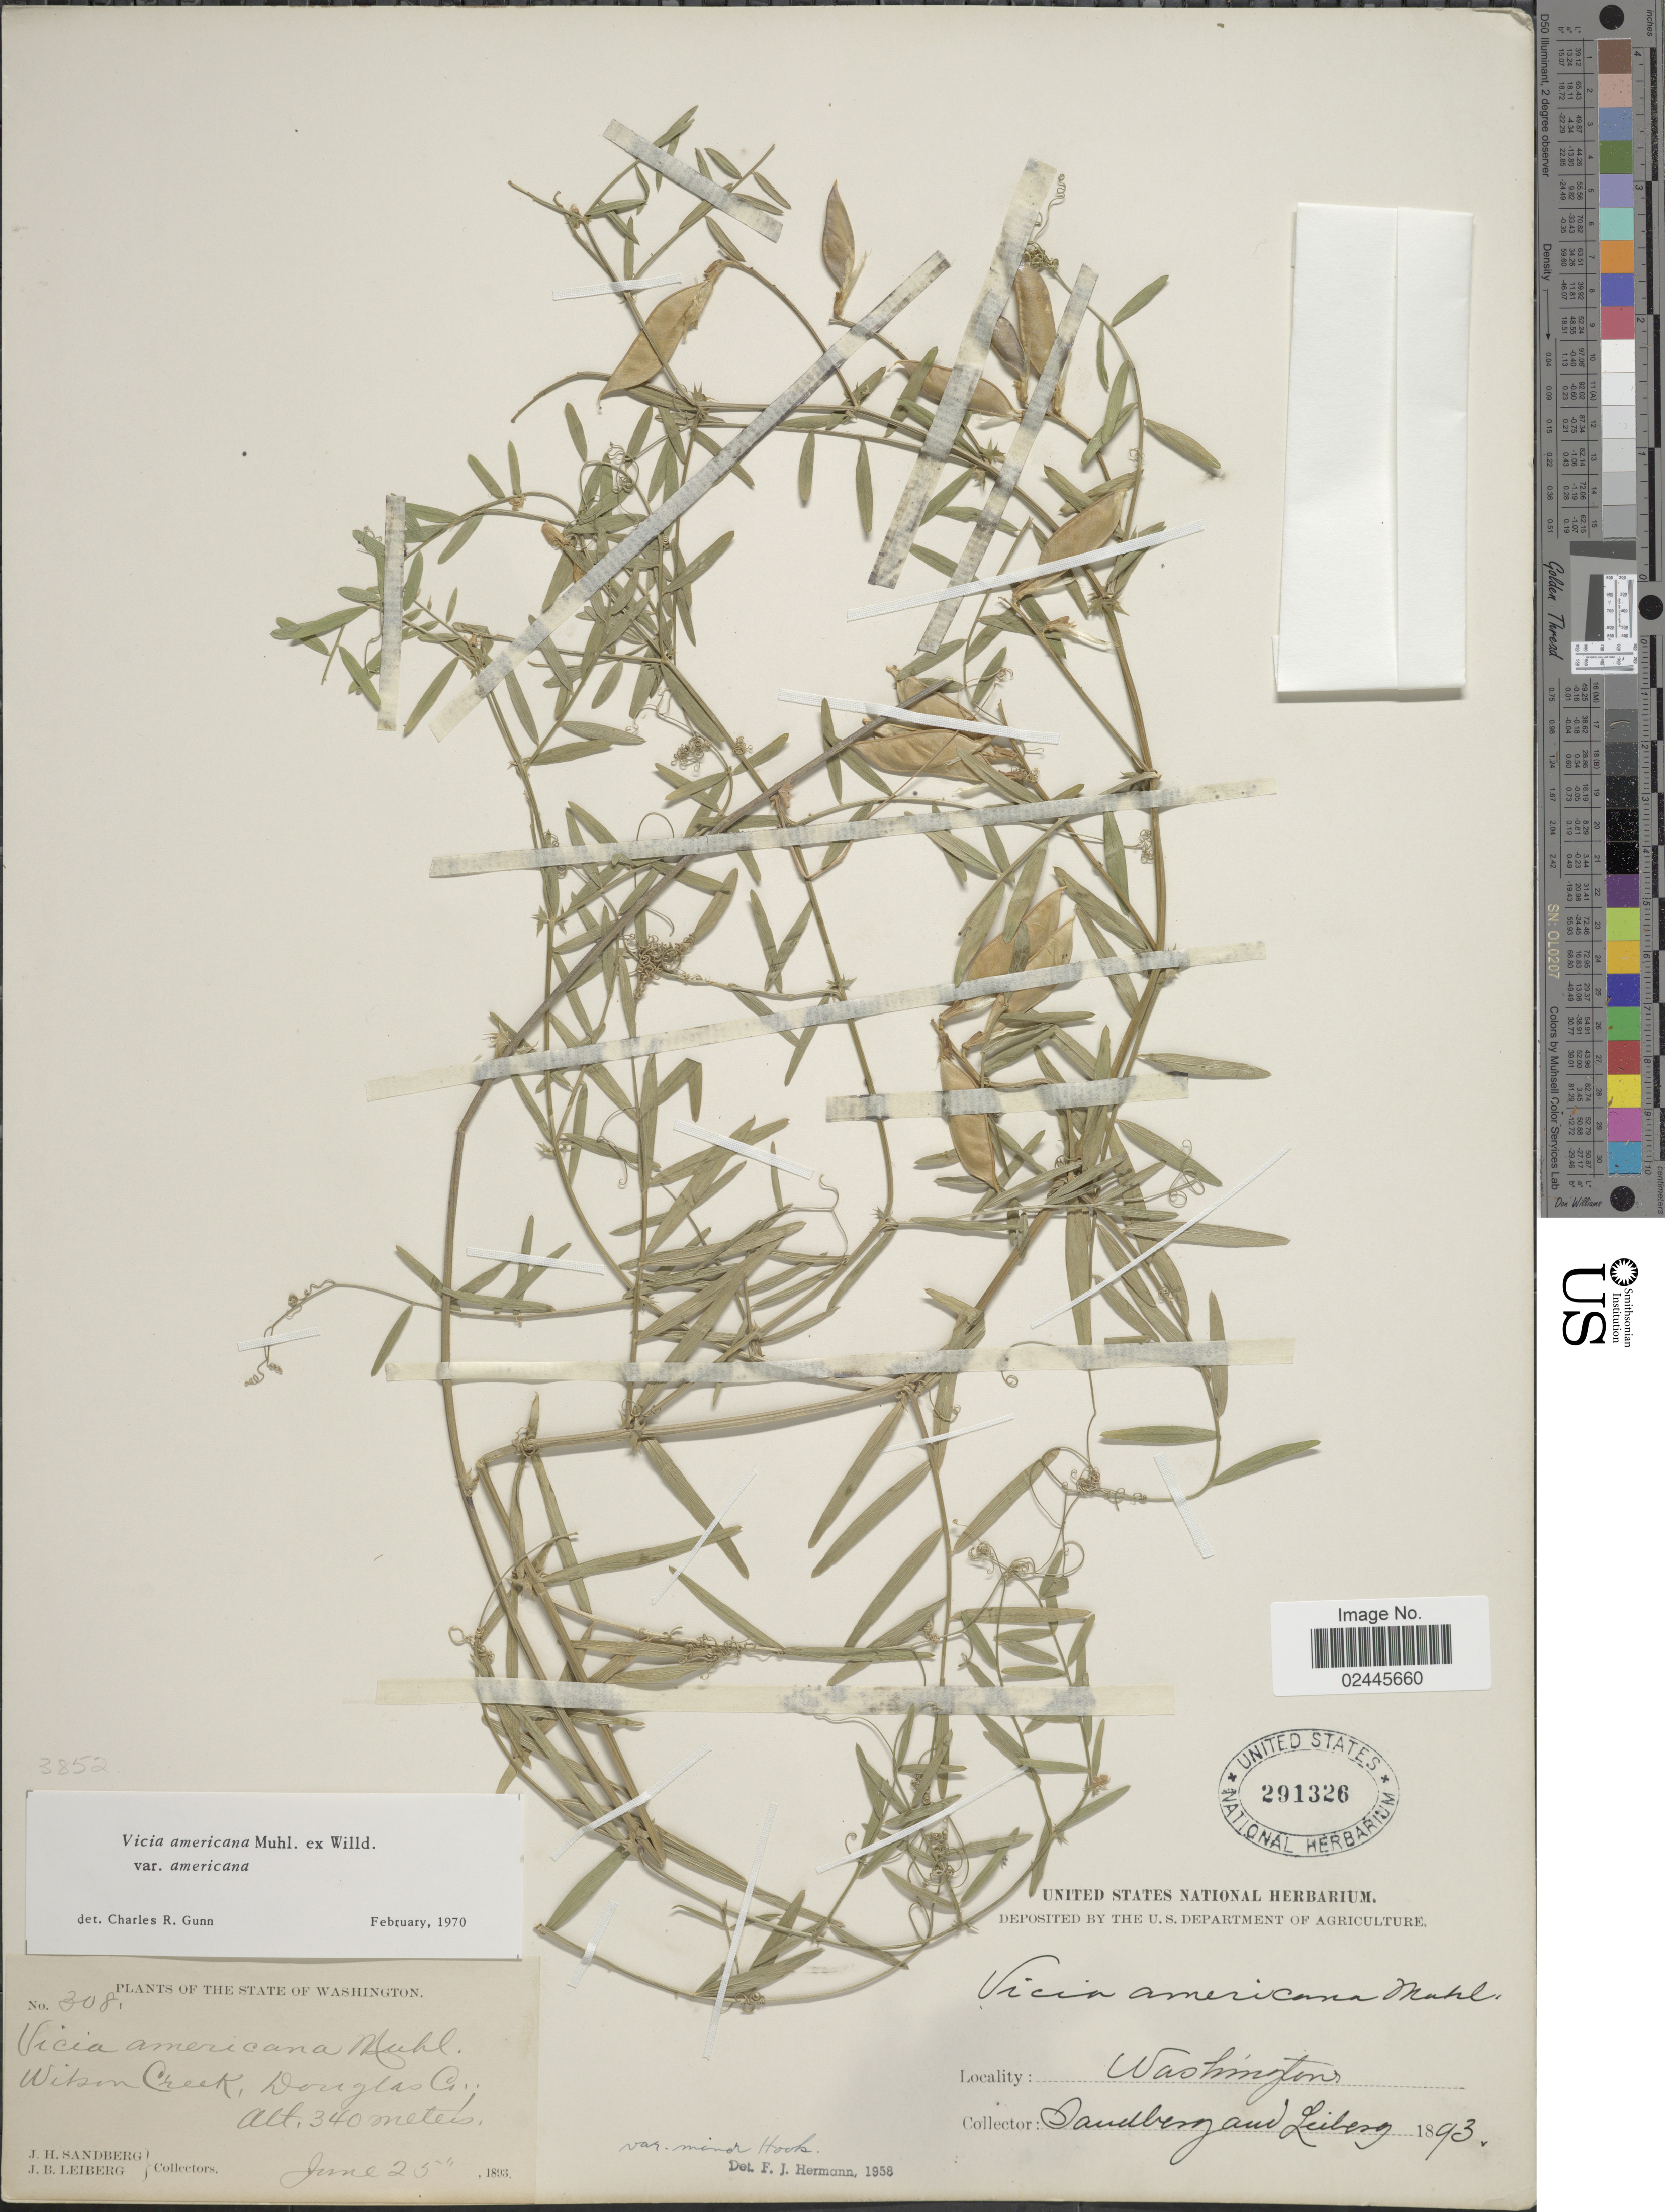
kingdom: Plantae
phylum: Tracheophyta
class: Magnoliopsida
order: Fabales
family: Fabaceae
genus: Vicia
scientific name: Vicia americana var. americana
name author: Muhl. ex Willd.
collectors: J. H. Sandberg & J. B. Leiberg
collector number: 308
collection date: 1893-06-25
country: United States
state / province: Washington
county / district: Douglas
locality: Wilson Creek, Douglas Co.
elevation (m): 340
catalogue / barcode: US 291326